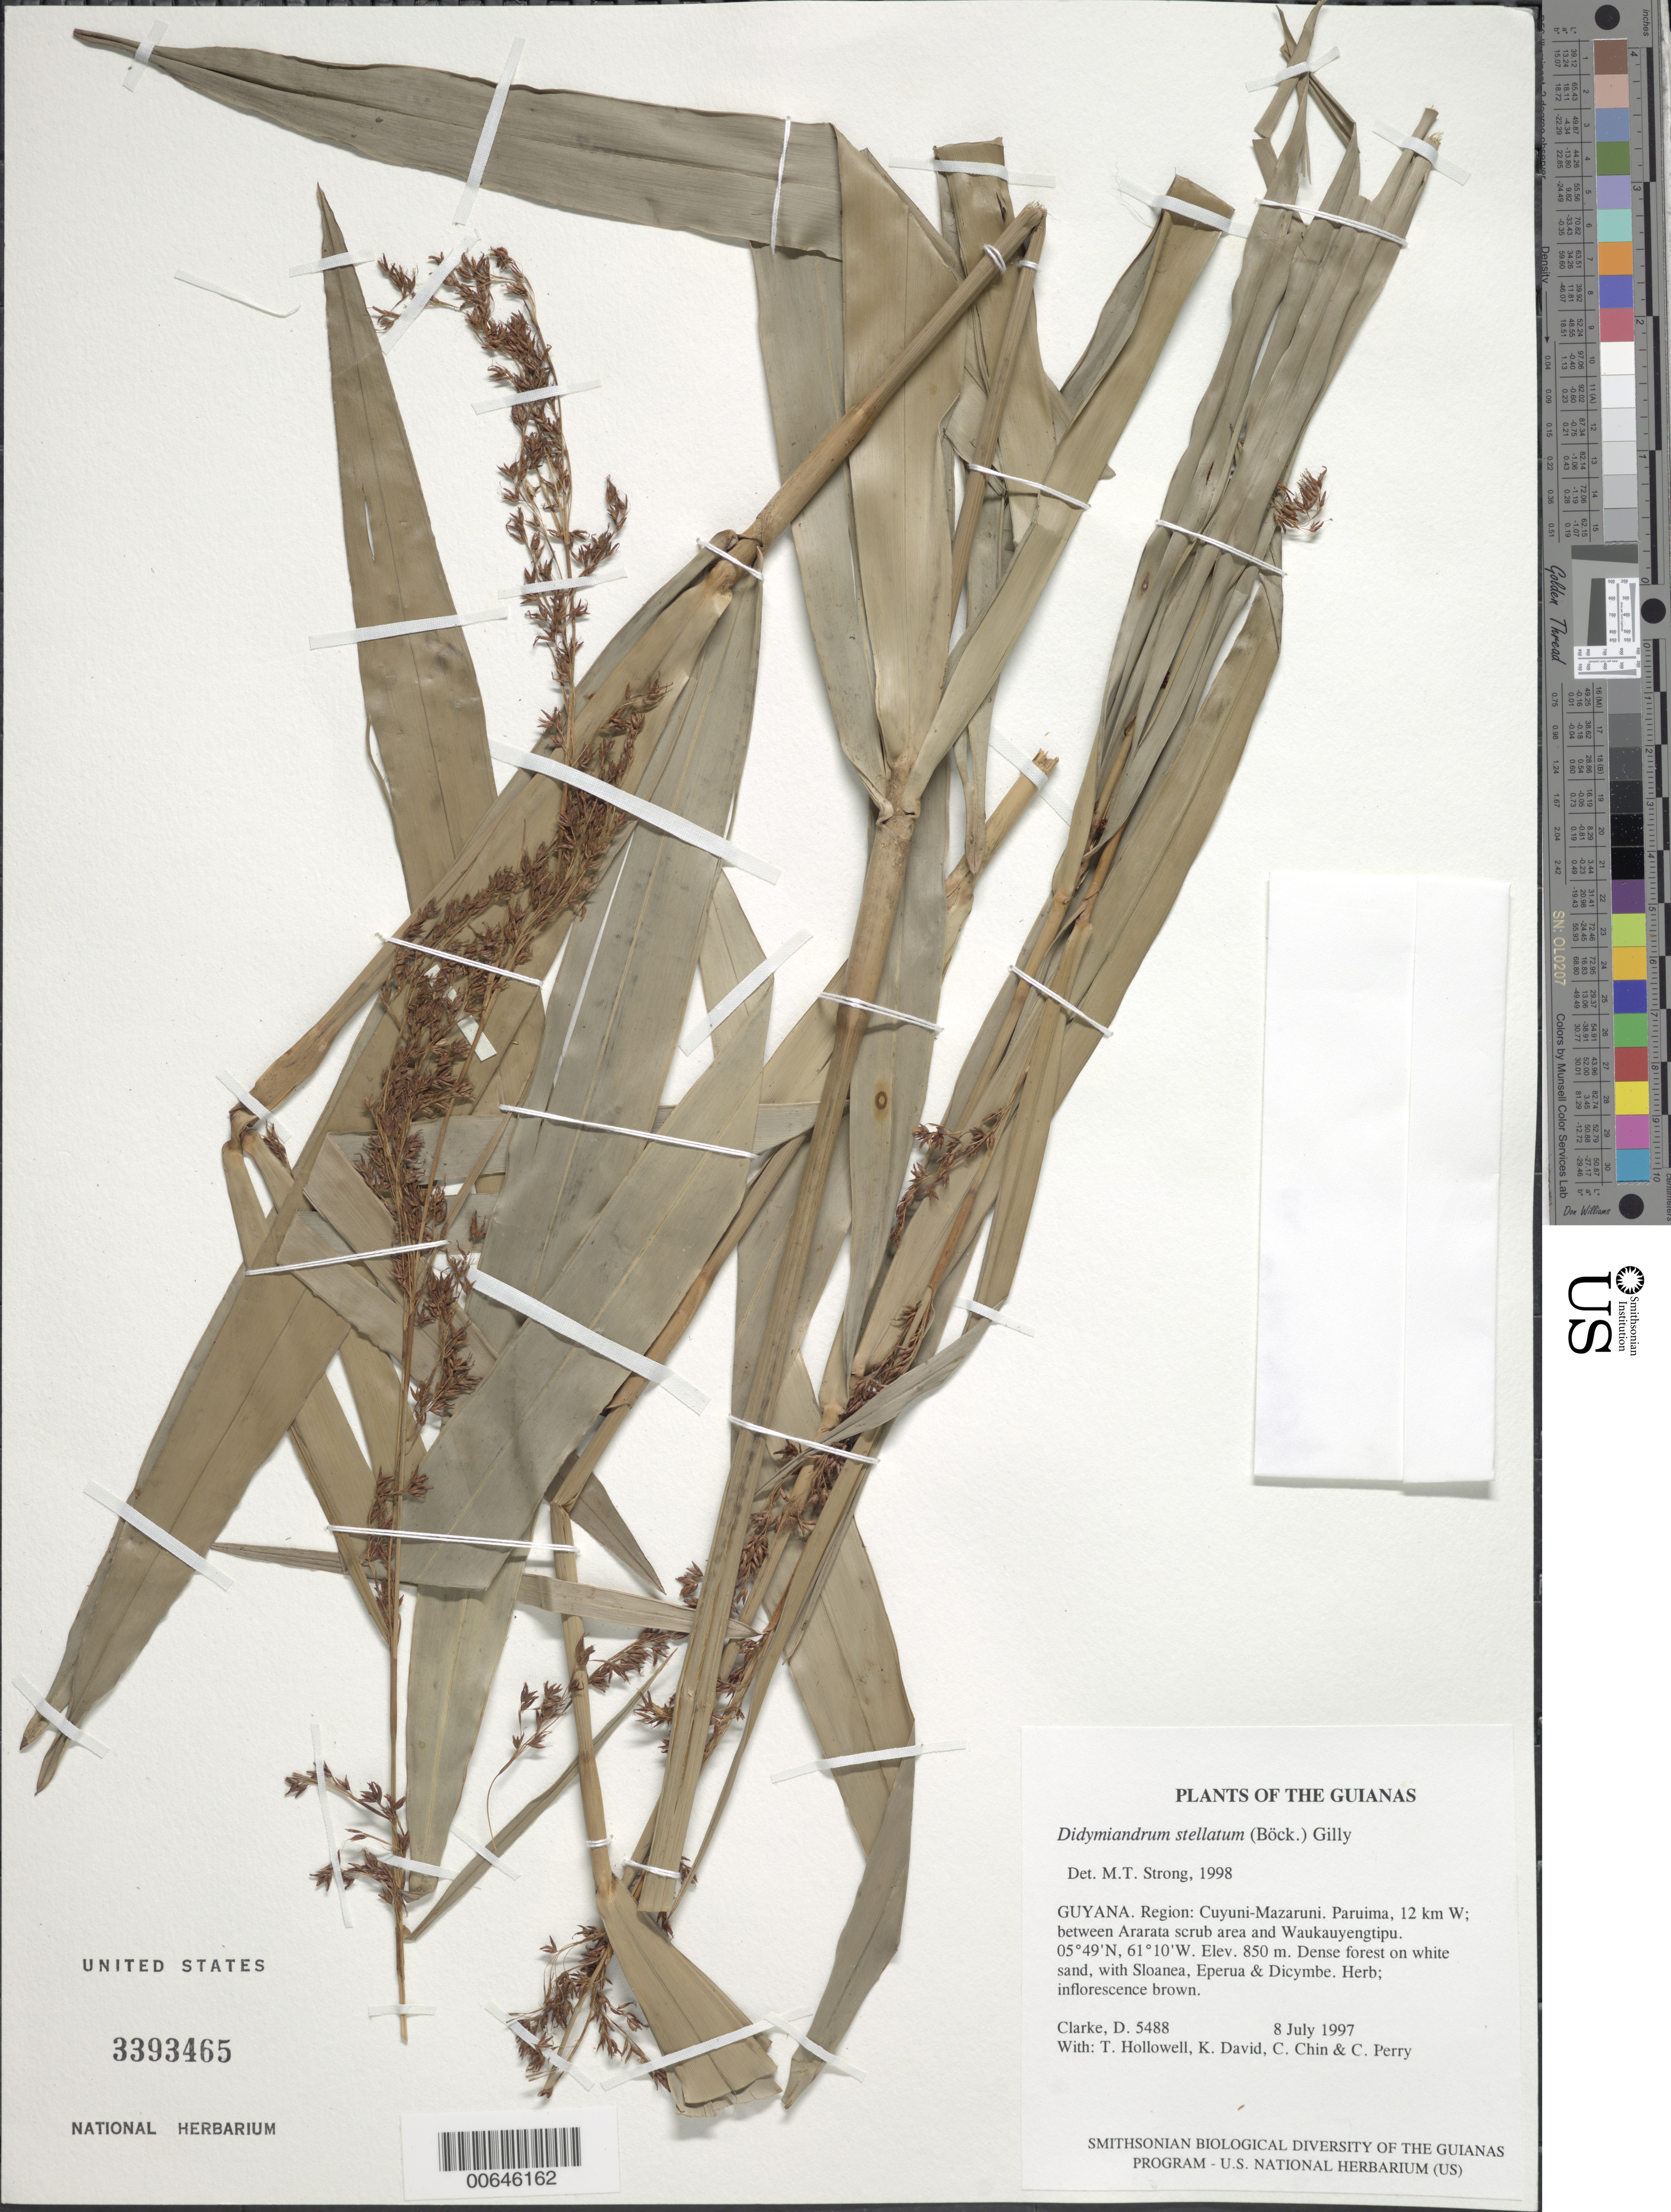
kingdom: Plantae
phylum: Tracheophyta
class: Liliopsida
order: Poales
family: Cyperaceae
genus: Didymiandrum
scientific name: Didymiandrum stellatum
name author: (Boeckeler) Gilly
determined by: Strong, M. T., (US), Smithsonian Institution - National Museum of Natural History (UNITED STATES)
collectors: H. D. Clarke, T. Hollowell, K. David, C. Chin & C. Perry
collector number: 5488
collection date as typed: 8 July 1997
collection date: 1997-07-08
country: Guyana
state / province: Cuyuni-Mazaruni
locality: Paruima, 12 km W; between Ararata scrub area and Waukauyengtipu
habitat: Dense forest on white sand, with Sloanea, Eperua & Dicymbe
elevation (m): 850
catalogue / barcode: US 3393465